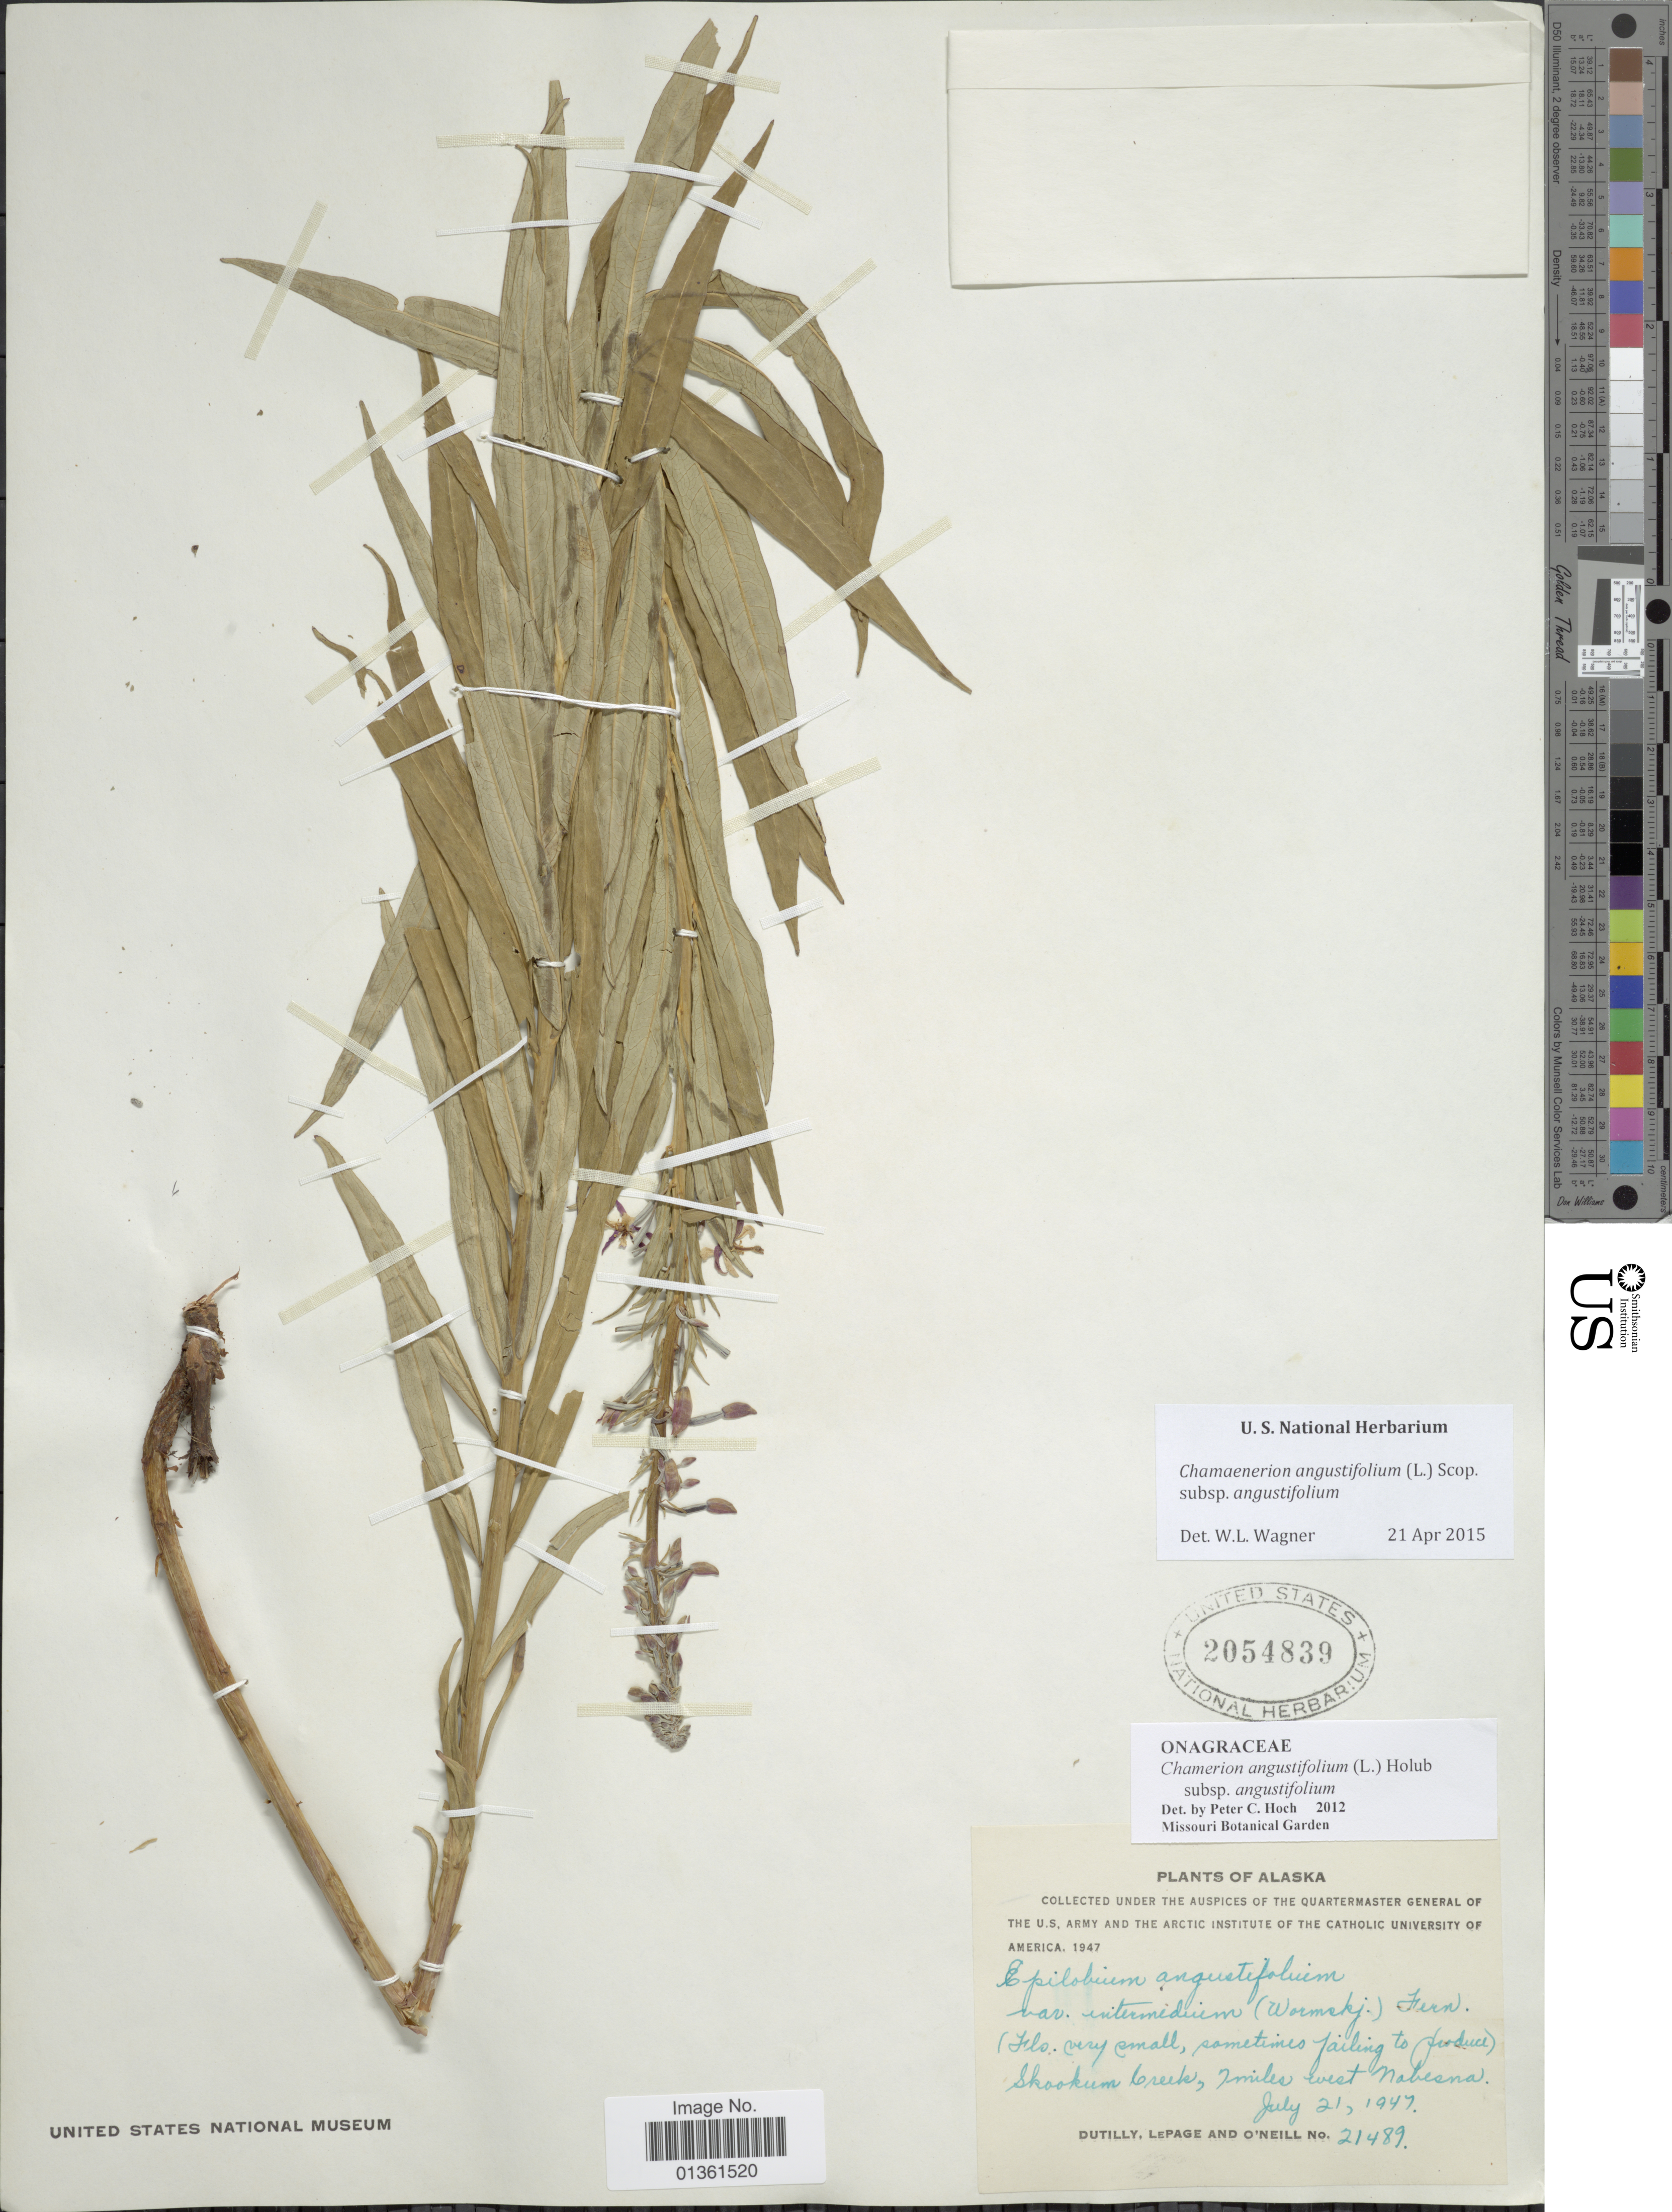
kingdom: Plantae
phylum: Tracheophyta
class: Magnoliopsida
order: Myrtales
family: Onagraceae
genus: Chamaenerion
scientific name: Chamaenerion angustifolium subsp. angustifolium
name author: (L.) Scop.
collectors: -. Dutilly, -. LePage & O' Neill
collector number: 21489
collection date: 1947-07-21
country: United States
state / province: Alaska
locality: Skookum Creek, 7 miles west of Nabesna.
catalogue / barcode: US 2054839